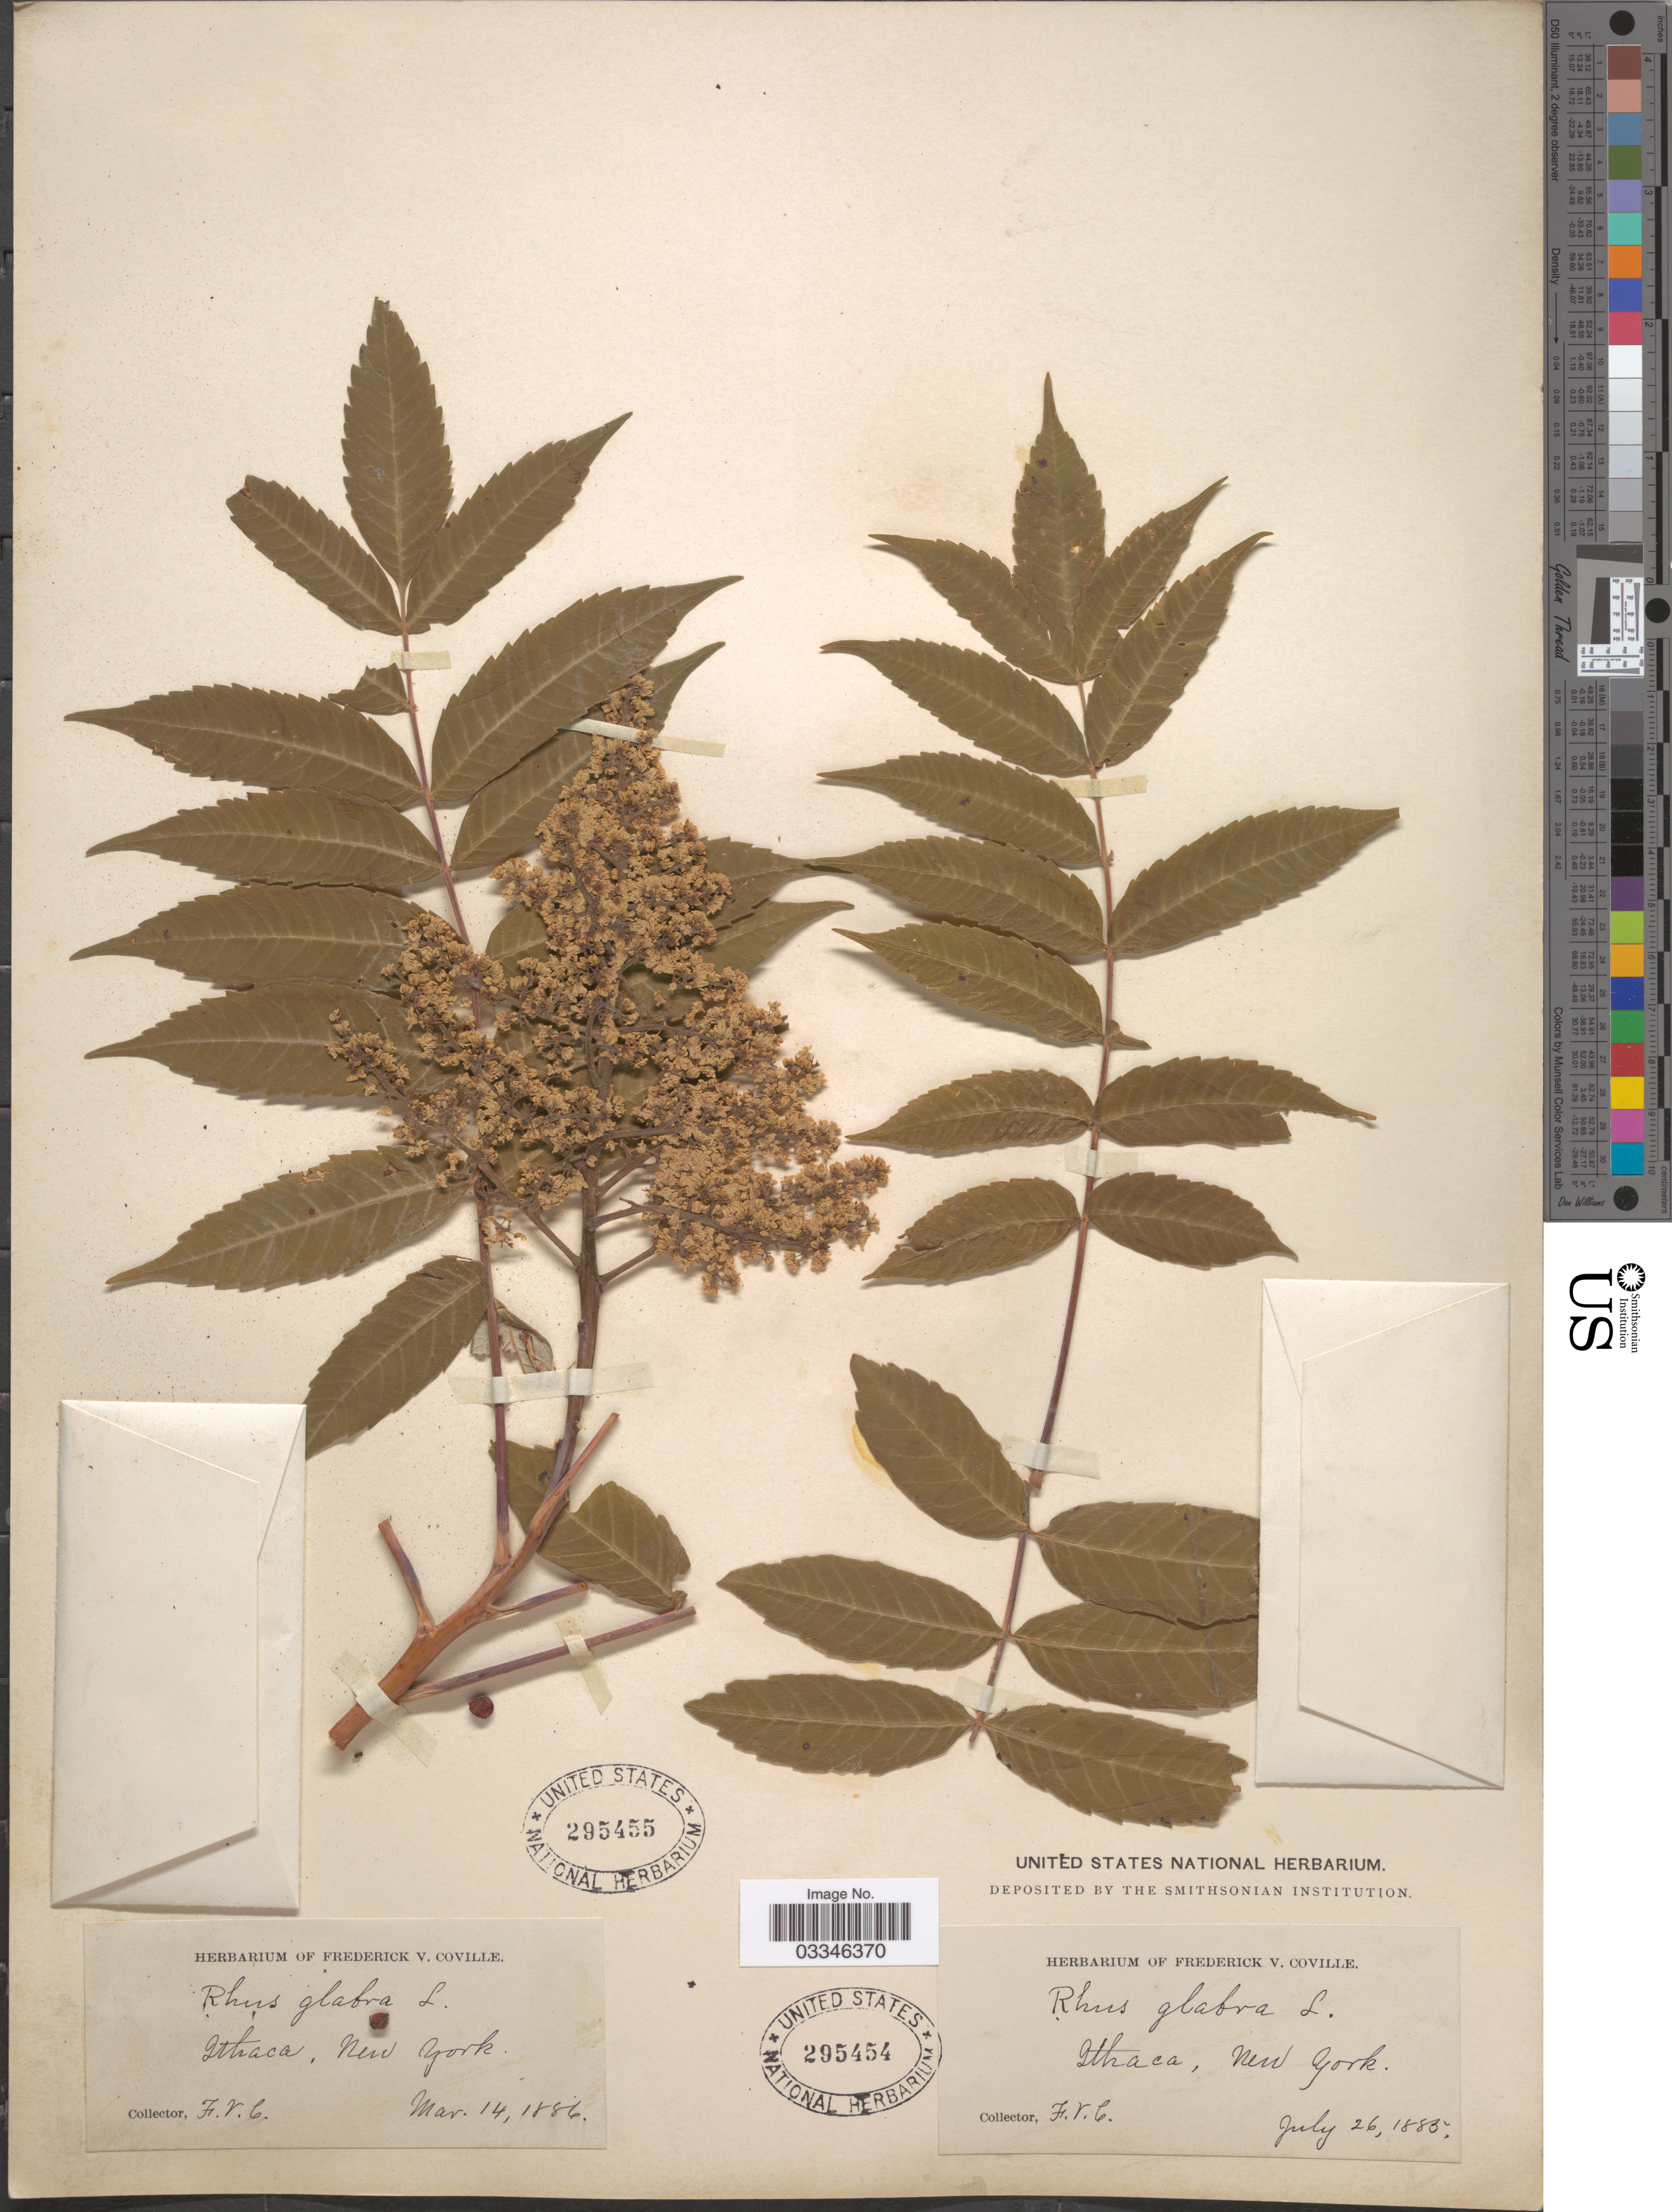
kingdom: Plantae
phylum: Tracheophyta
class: Magnoliopsida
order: Sapindales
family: Anacardiaceae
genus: Rhus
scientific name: Rhus pyramidata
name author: Greene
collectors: F. V. Coville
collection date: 1886-03-14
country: United States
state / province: New York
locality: Ithaca.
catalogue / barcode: US 295455-2